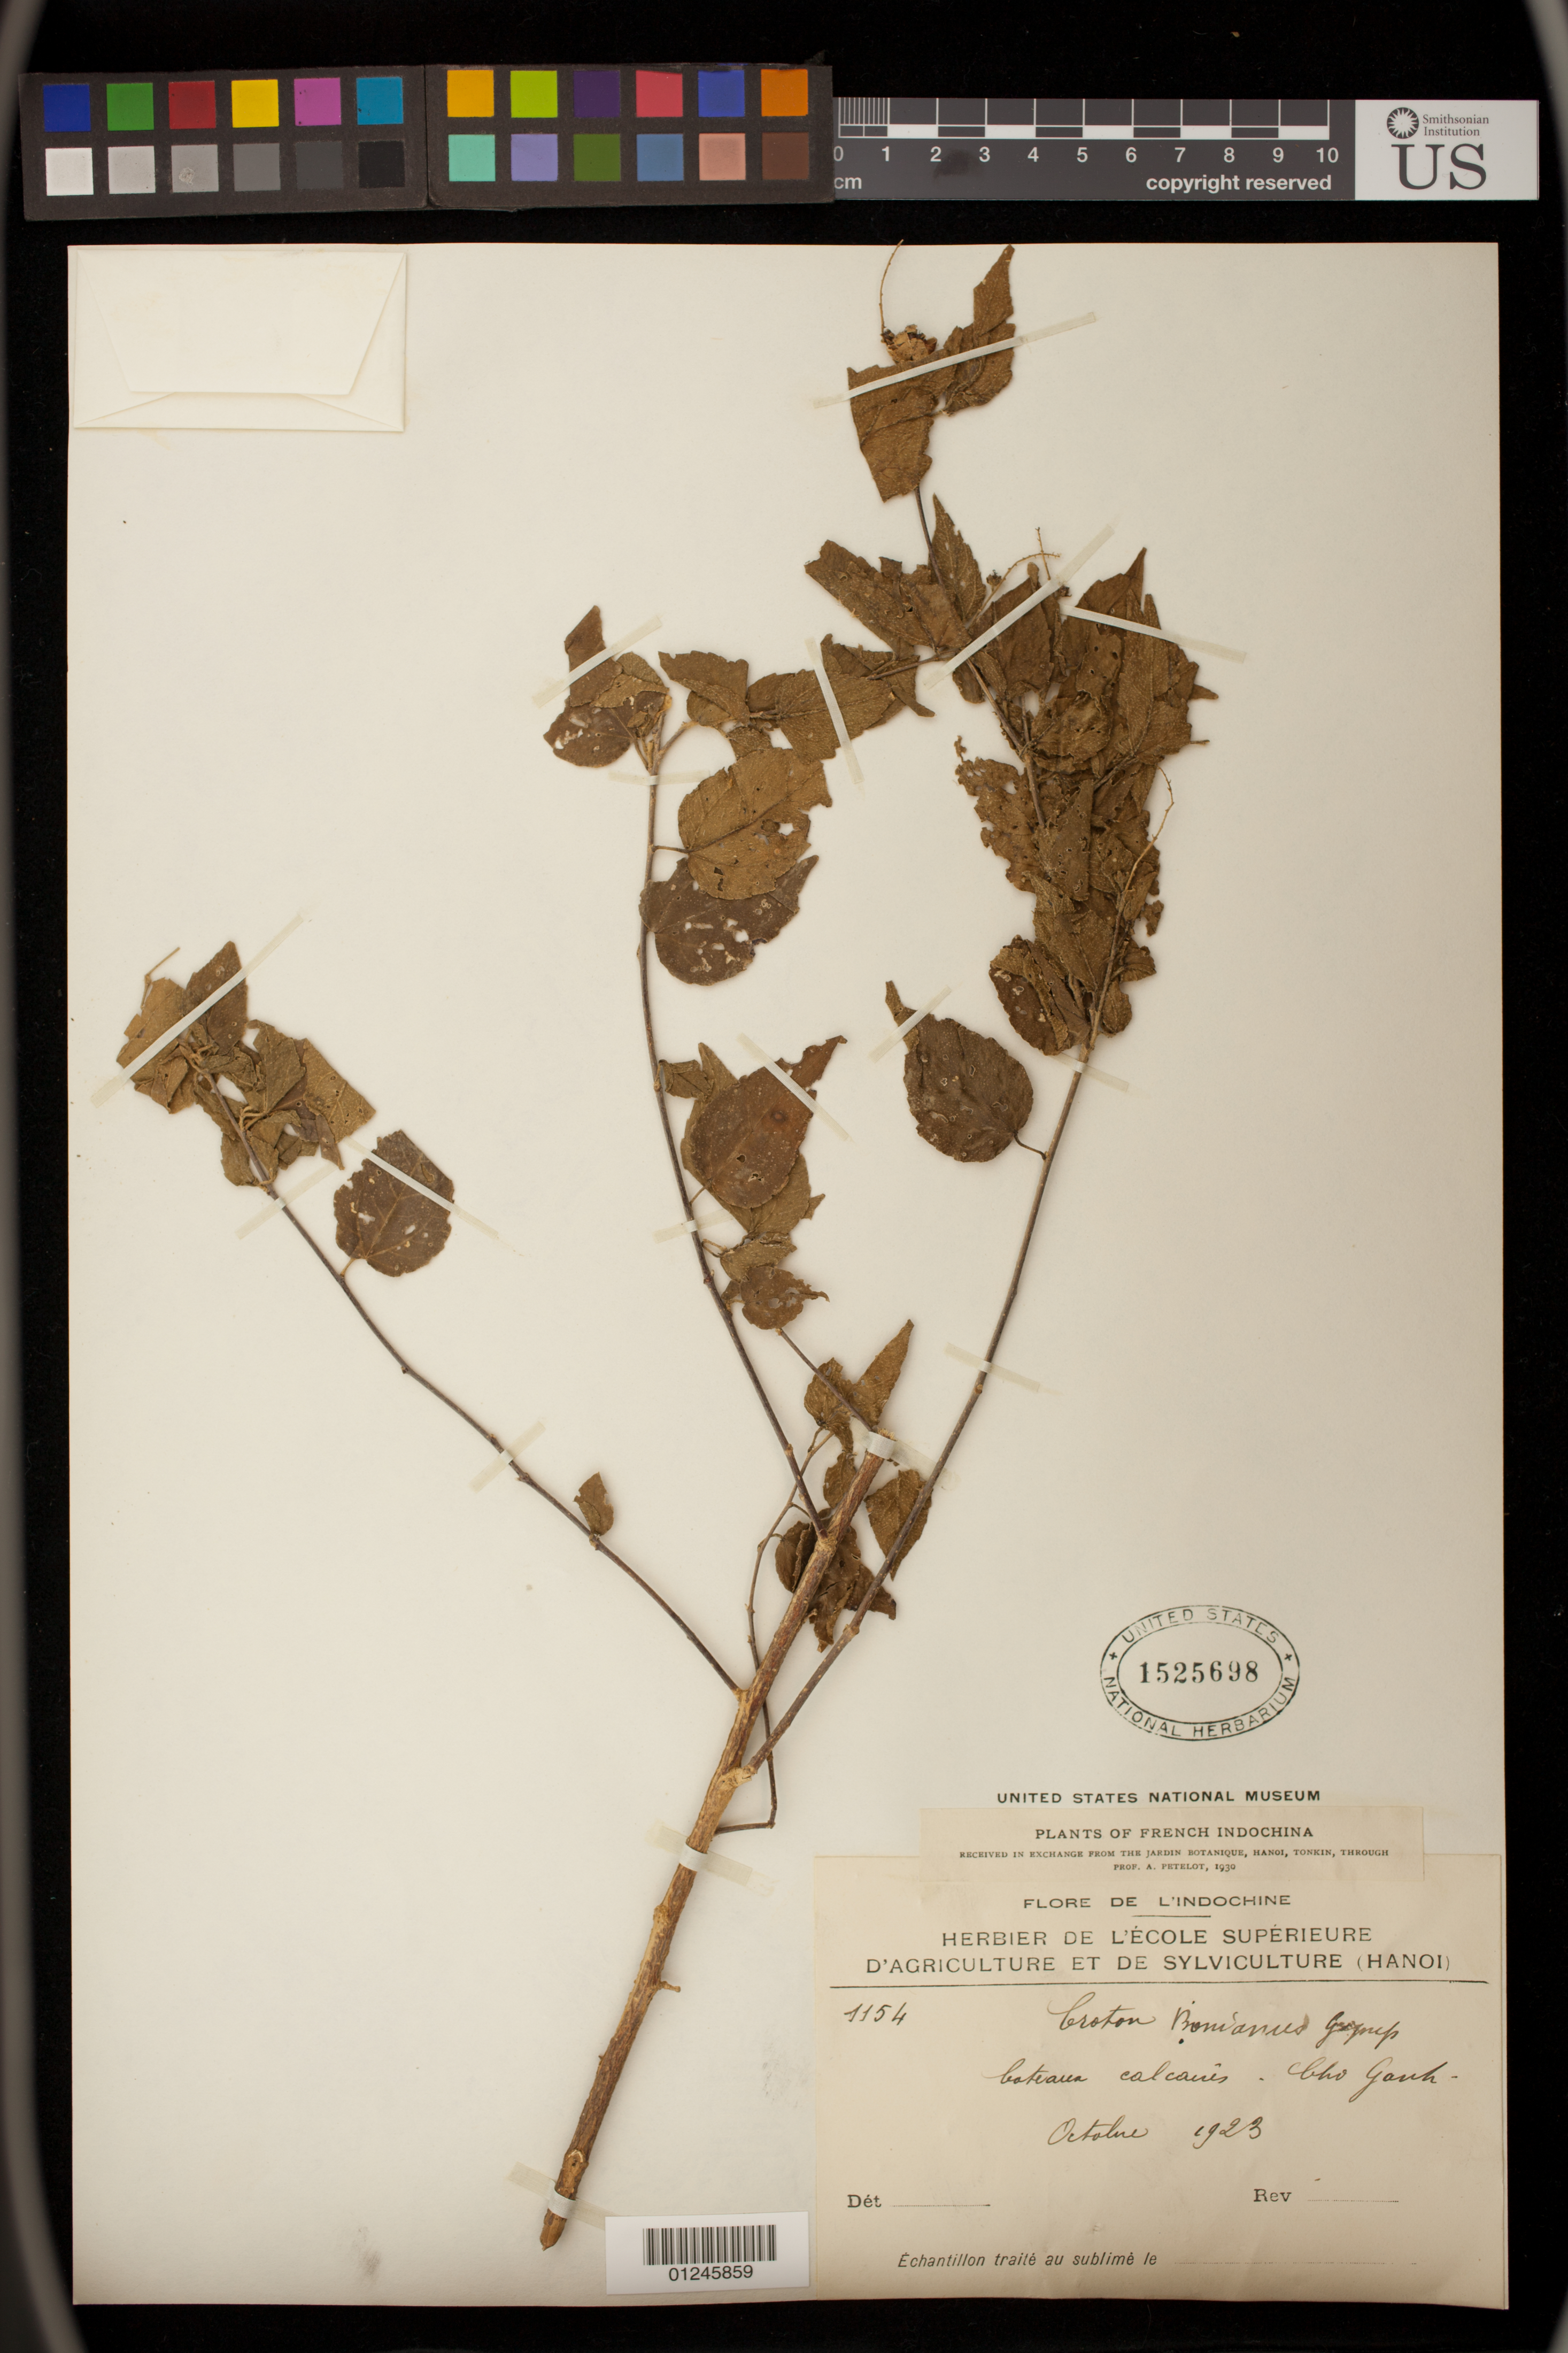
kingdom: Plantae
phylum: Tracheophyta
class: Magnoliopsida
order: Malpighiales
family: Euphorbiaceae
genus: Croton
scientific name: Croton bonianus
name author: Gagnep.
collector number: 1154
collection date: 1923-10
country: Vietnam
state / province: Ninh Bình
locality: Cho Ganh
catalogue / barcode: US 1525698